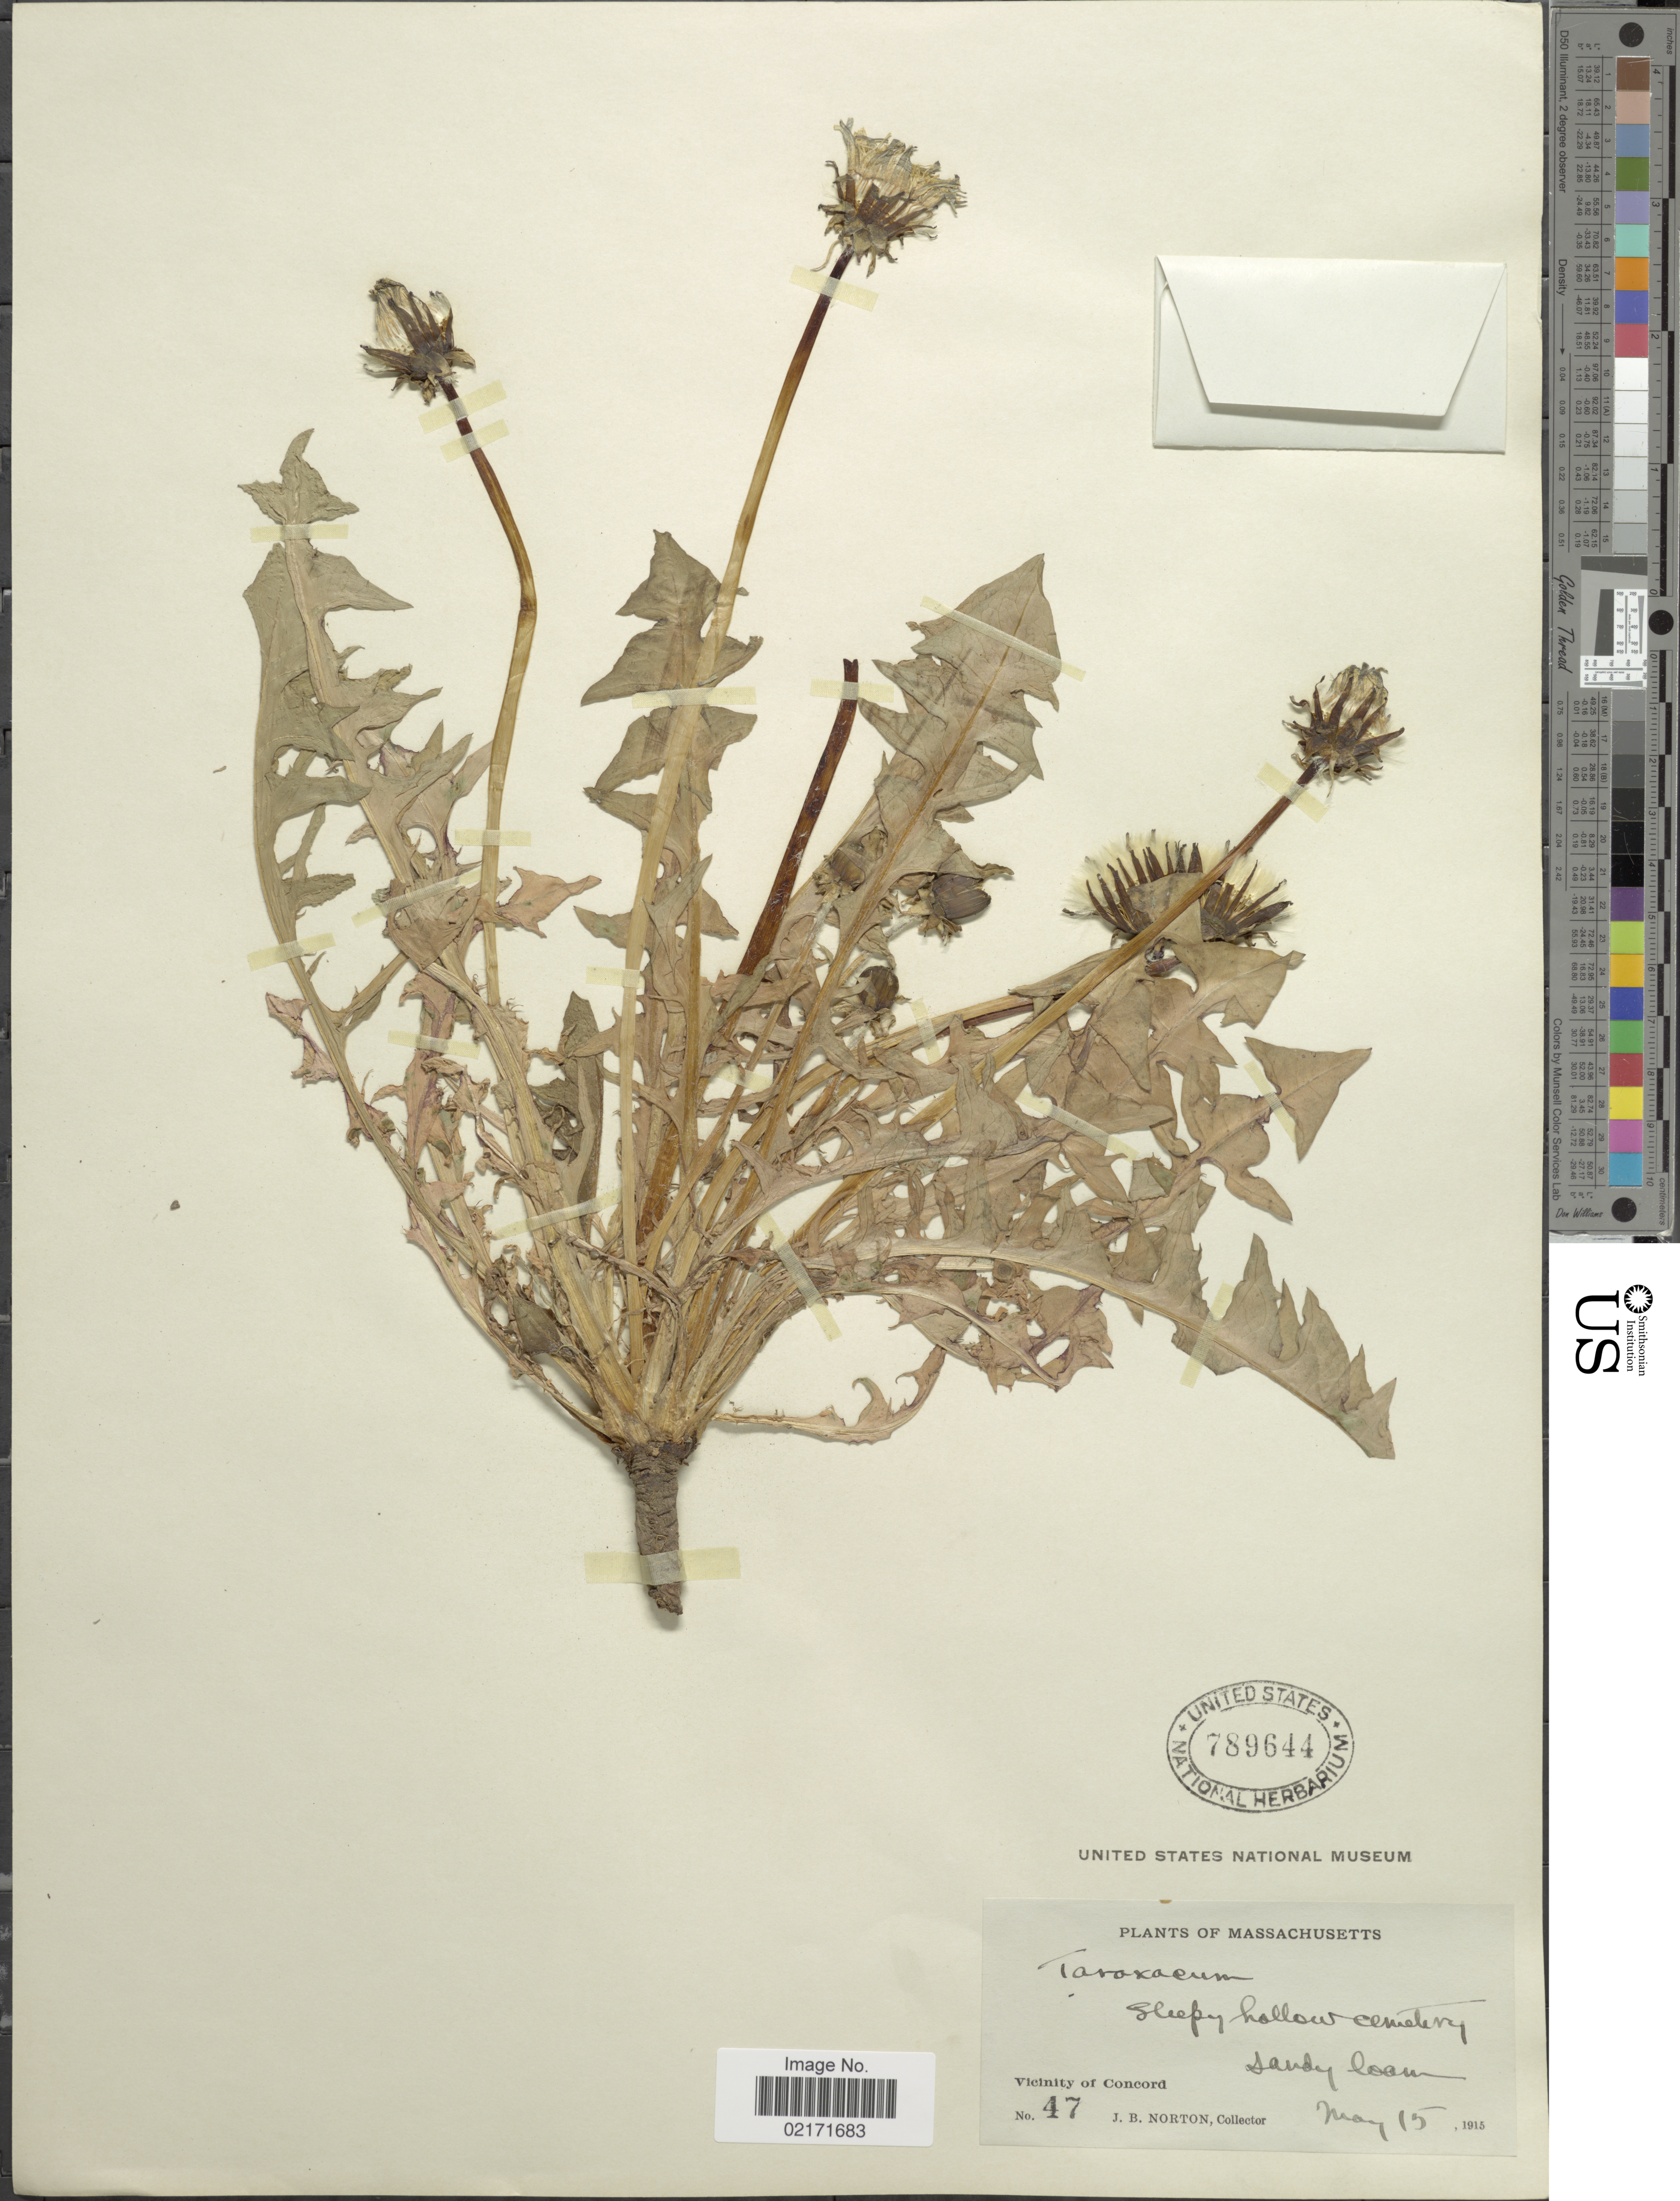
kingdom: Plantae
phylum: Tracheophyta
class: Magnoliopsida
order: Asterales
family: Asteraceae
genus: Taraxacum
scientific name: Taraxacum erythrospermum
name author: Andrz. ex Besser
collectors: J. B. Norton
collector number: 47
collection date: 1915-05-15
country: United States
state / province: Massachusetts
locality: Sleepy hallow cemetery, sandy loam. Vicinity of Concord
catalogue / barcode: US 789644